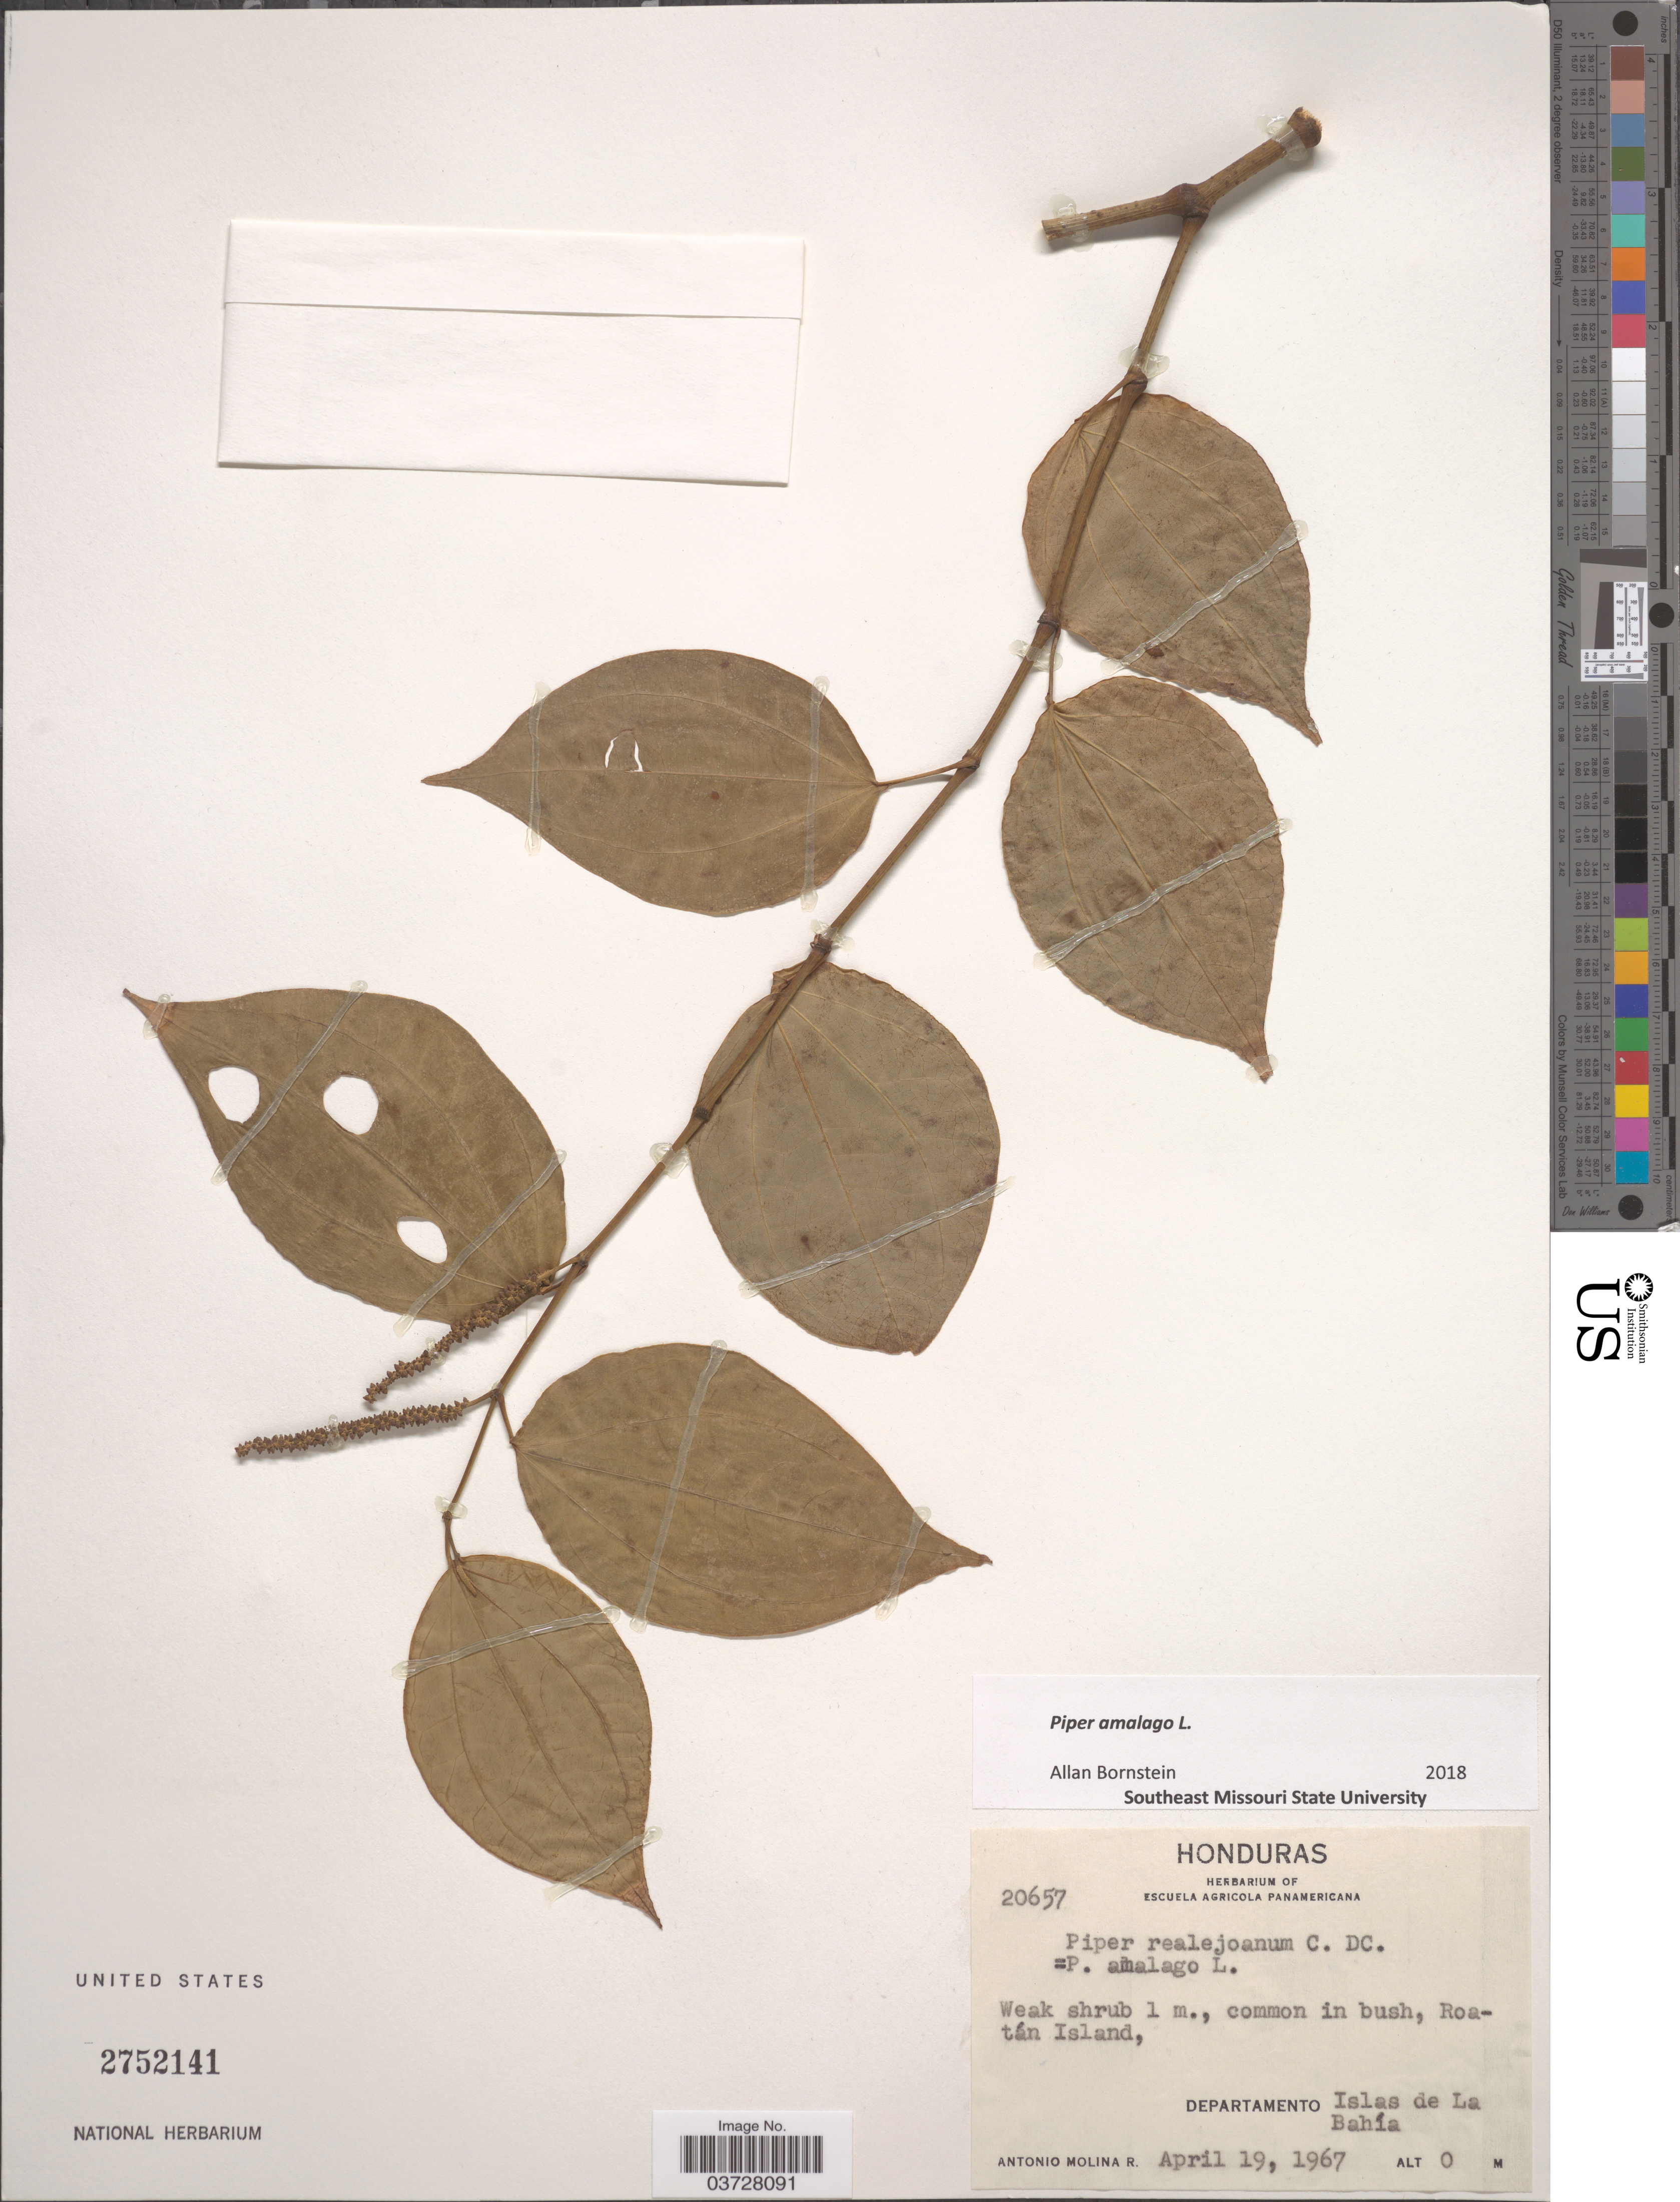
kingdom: Plantae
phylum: Tracheophyta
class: Magnoliopsida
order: Piperales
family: Piperaceae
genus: Piper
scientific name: Piper amalago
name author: L.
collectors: A. Molina R.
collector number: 20657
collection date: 1967-04-19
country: Honduras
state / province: Islas de la Bahía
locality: Roatán Island, Departamento Islas de La Bahía.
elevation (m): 0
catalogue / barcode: US 2752141